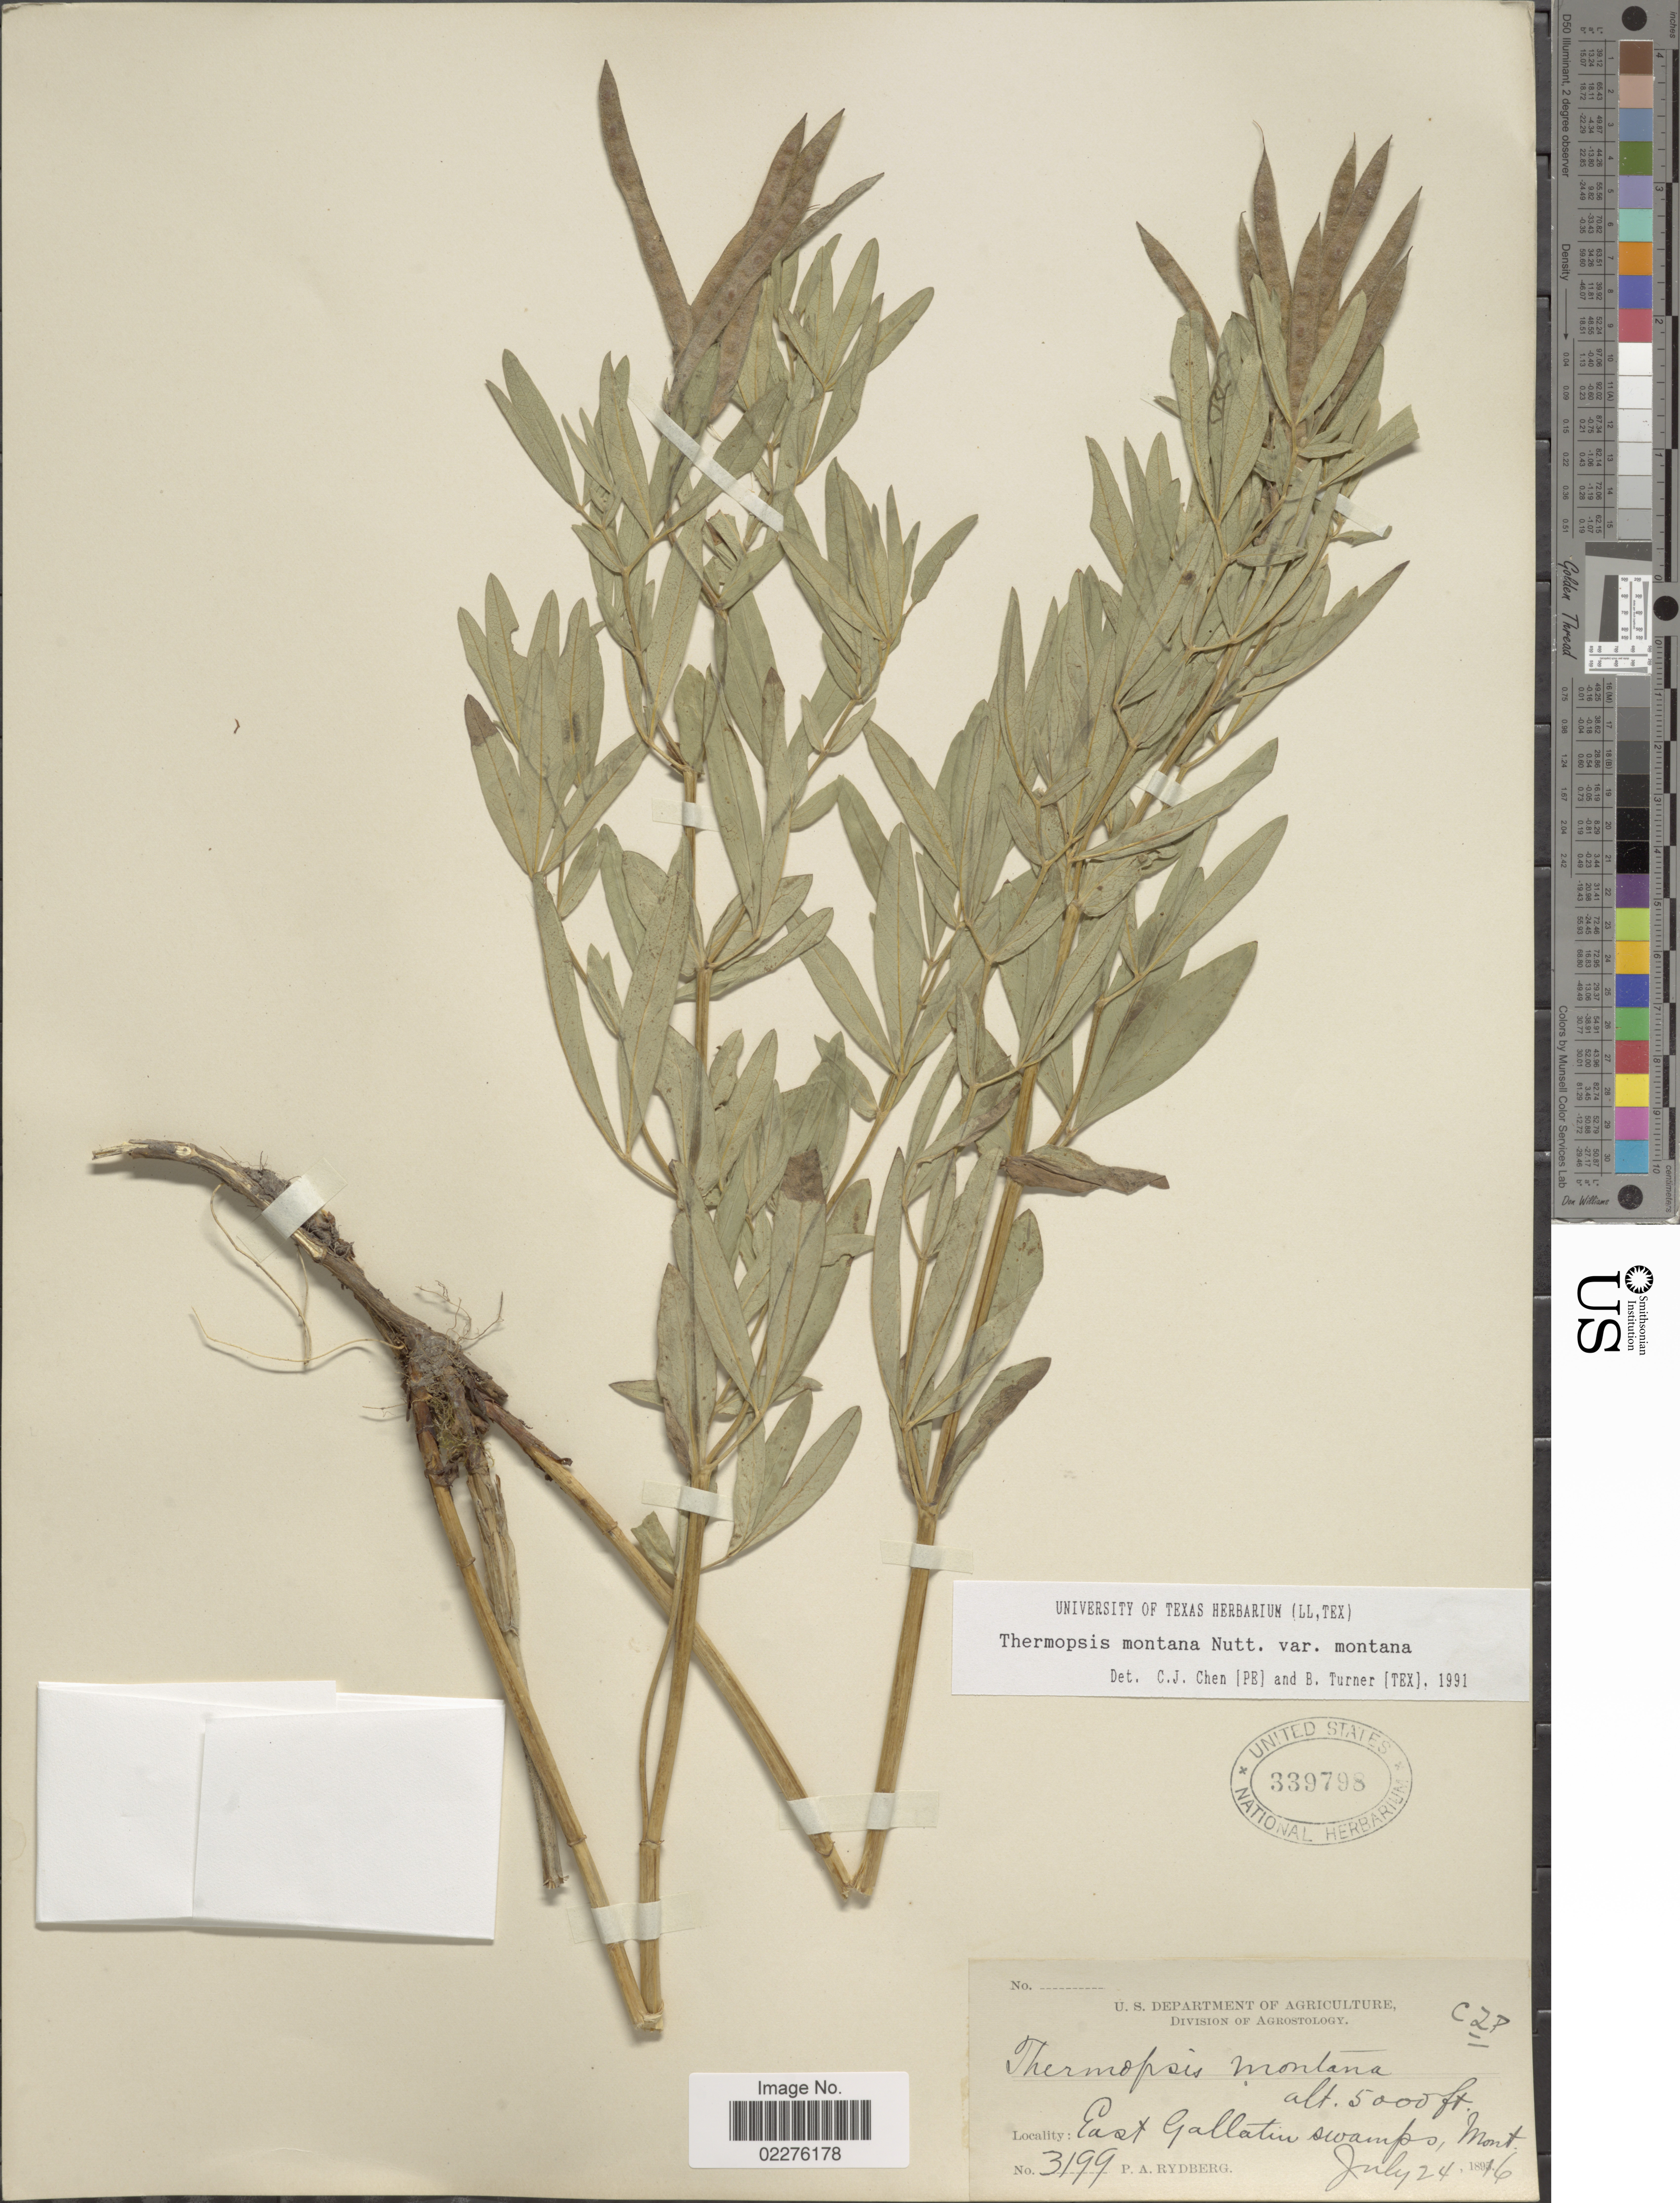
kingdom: Plantae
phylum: Tracheophyta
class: Magnoliopsida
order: Fabales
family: Fabaceae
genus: Thermopsis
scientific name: Thermopsis montana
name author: Nutt.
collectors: P. A. Rydberg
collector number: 3199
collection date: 1816-07-24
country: United States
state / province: Montana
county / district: Gallatin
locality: East Gallatin Swamps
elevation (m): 1524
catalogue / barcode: US 339798